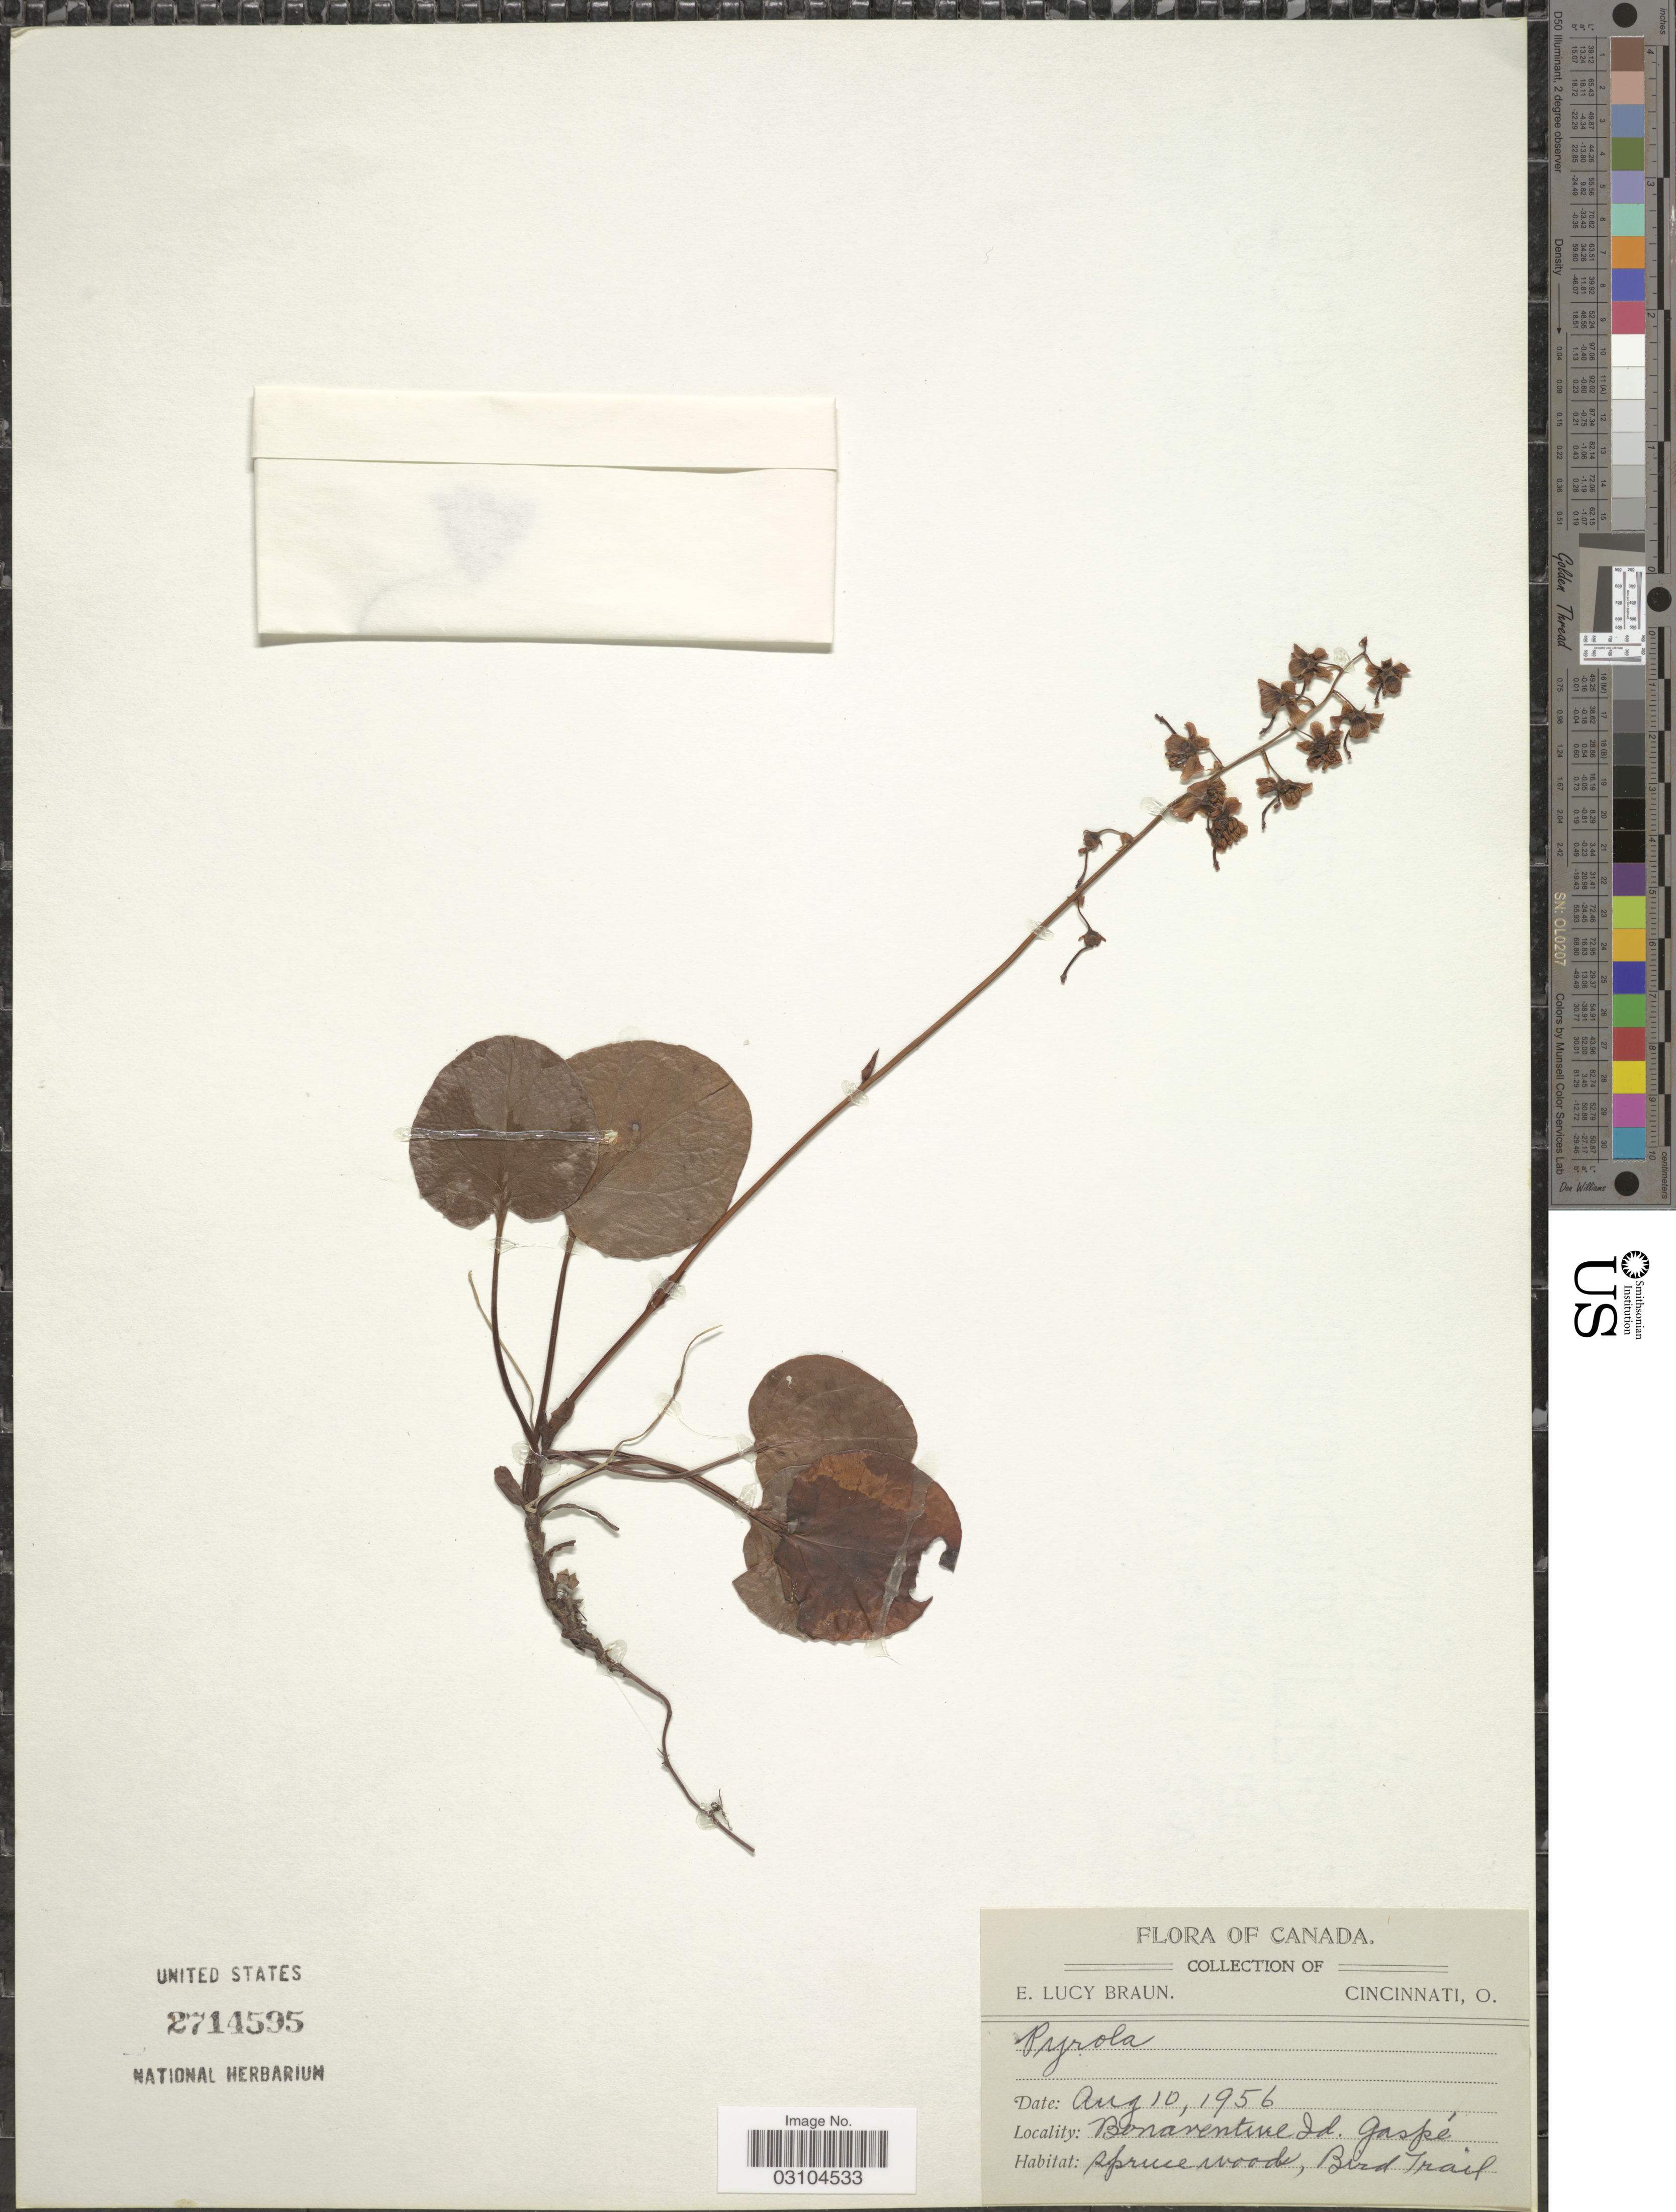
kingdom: Plantae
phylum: Tracheophyta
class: Magnoliopsida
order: Ericales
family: Ericaceae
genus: Pyrola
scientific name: Pyrola sp.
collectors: E. L. Braun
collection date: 1956-08-10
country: Canada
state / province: Quebec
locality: Bonaventure Id., Gaspé. Bird Trail.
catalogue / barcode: US 2714595